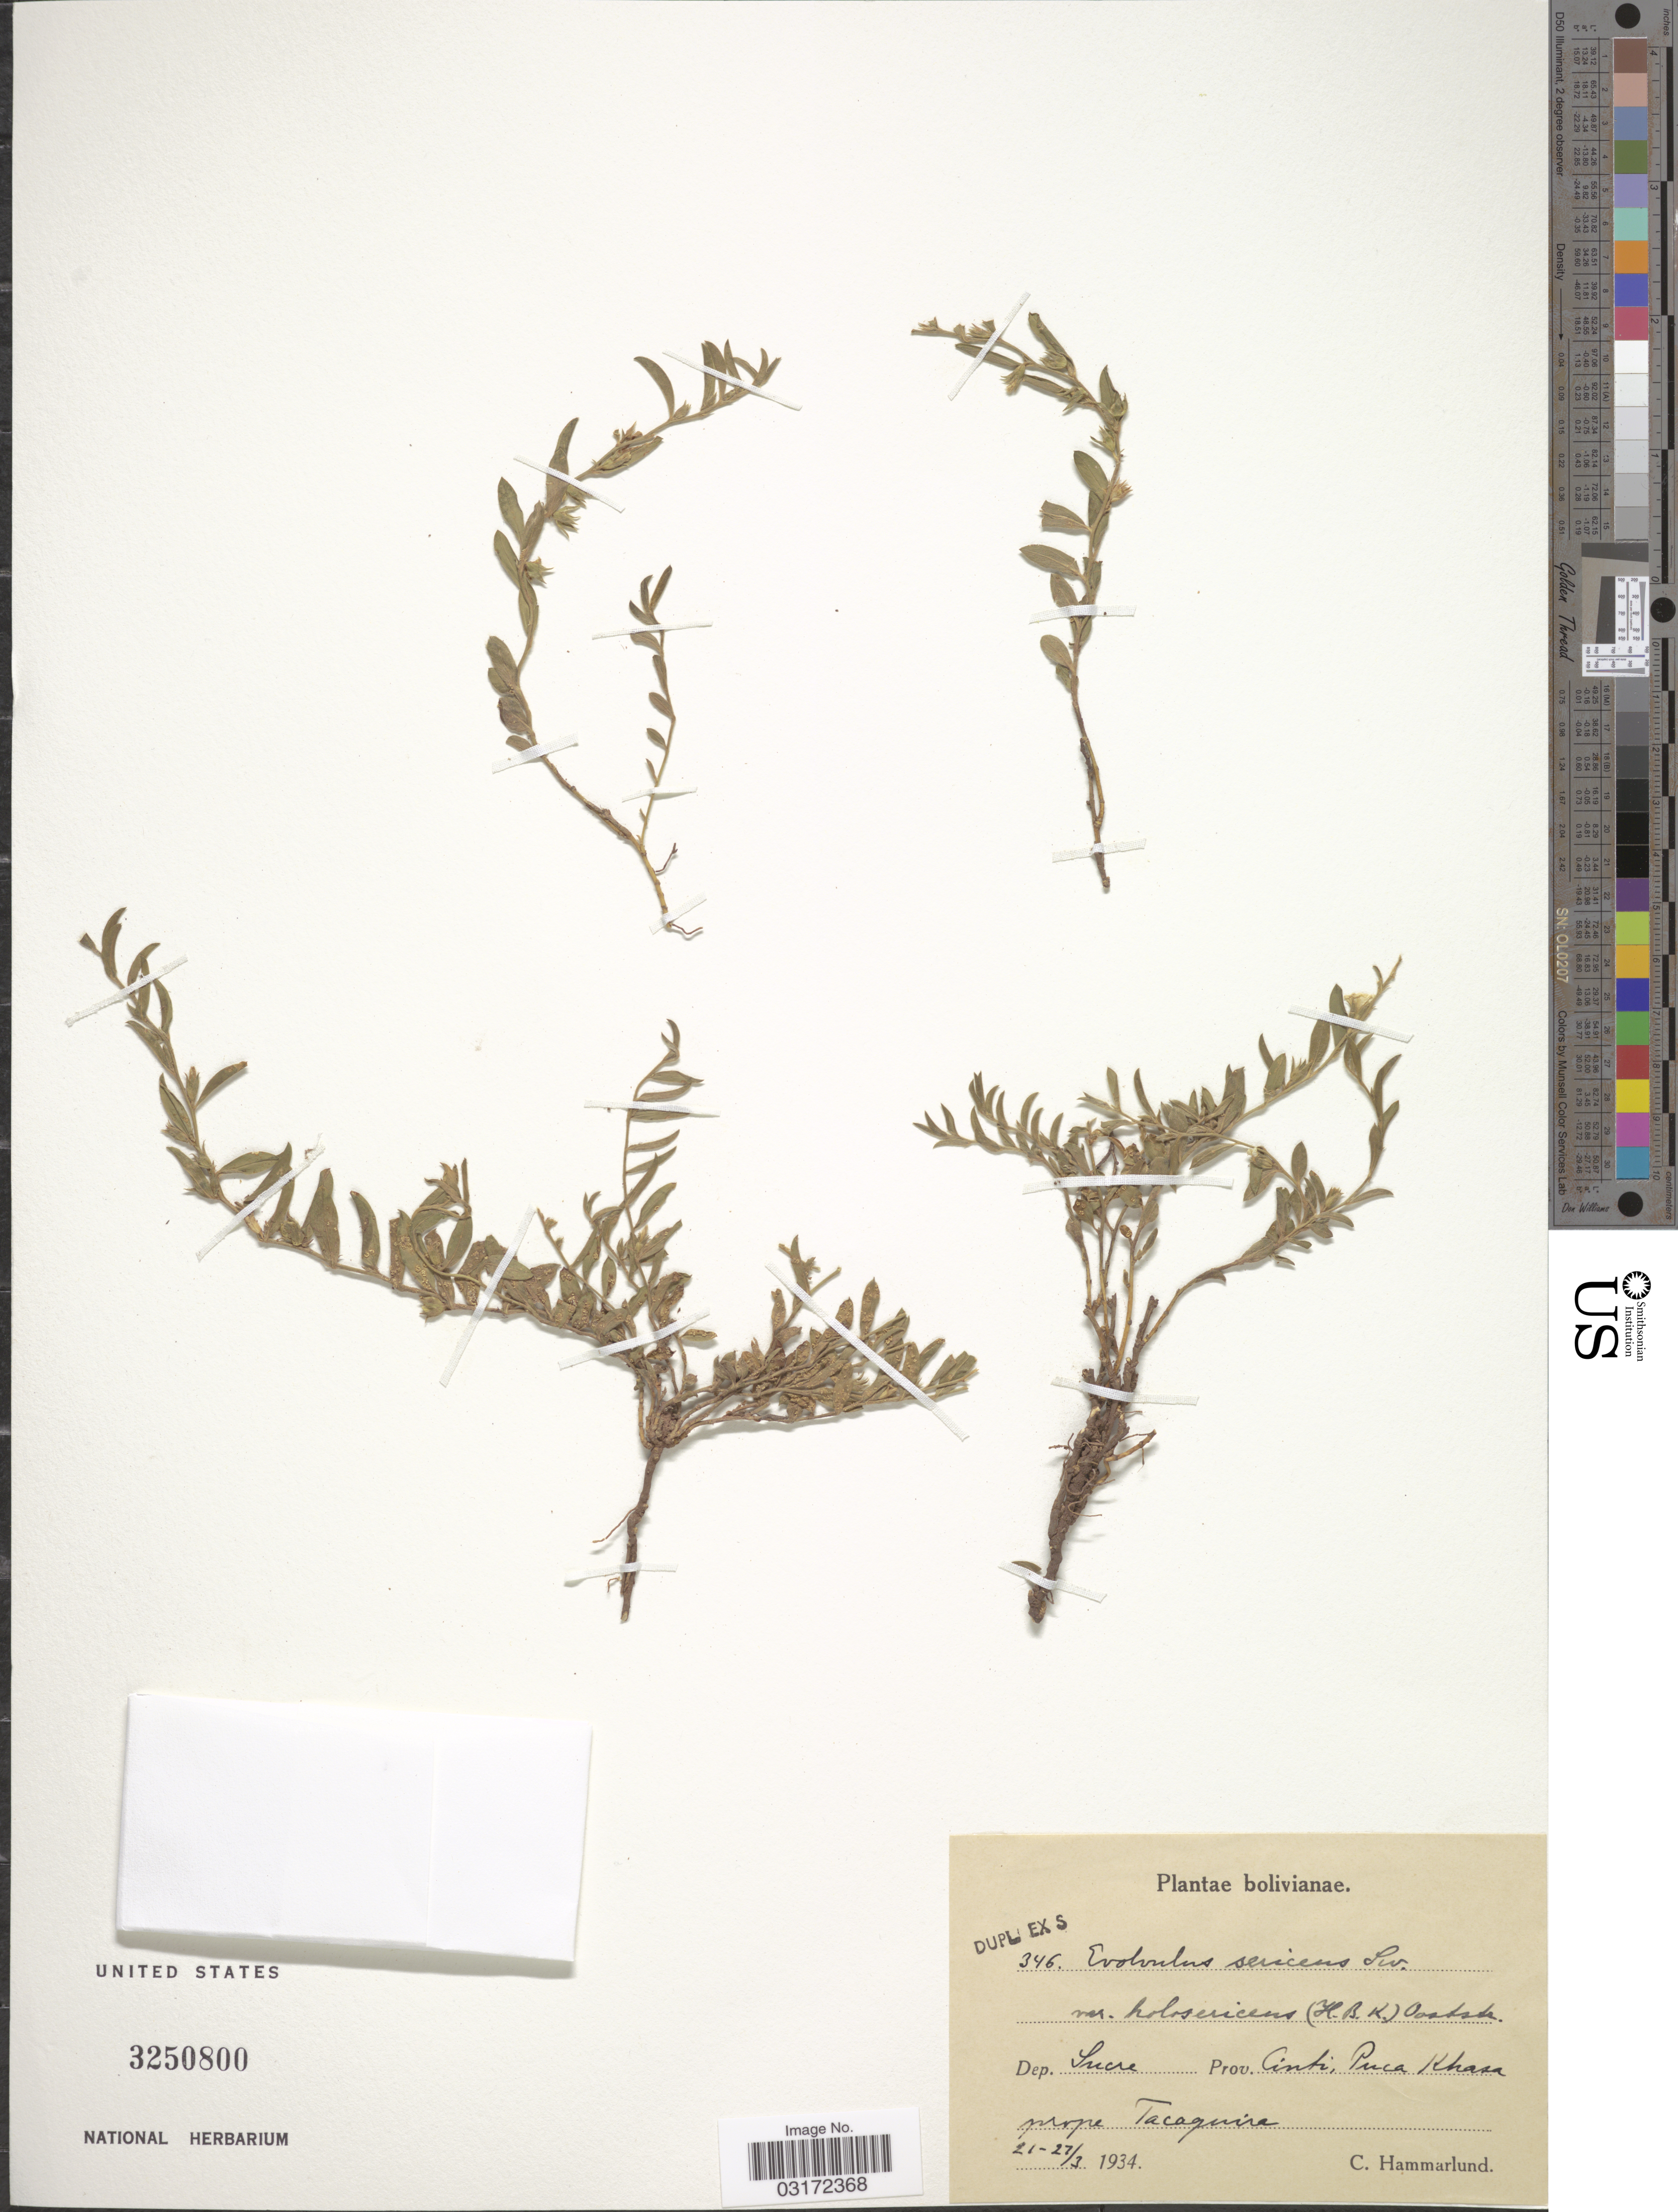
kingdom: Plantae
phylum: Tracheophyta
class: Magnoliopsida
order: Solanales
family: Convolvulaceae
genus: Evolvulus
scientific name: Evolvulus sericeus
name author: Sw.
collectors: C. Hammarlund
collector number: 346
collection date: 1934-03-21/1934-03-27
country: Bolivia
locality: Dept. Sucre. Prov. Cinti, Puca Khasa prope Tacaquira.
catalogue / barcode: US 3250800